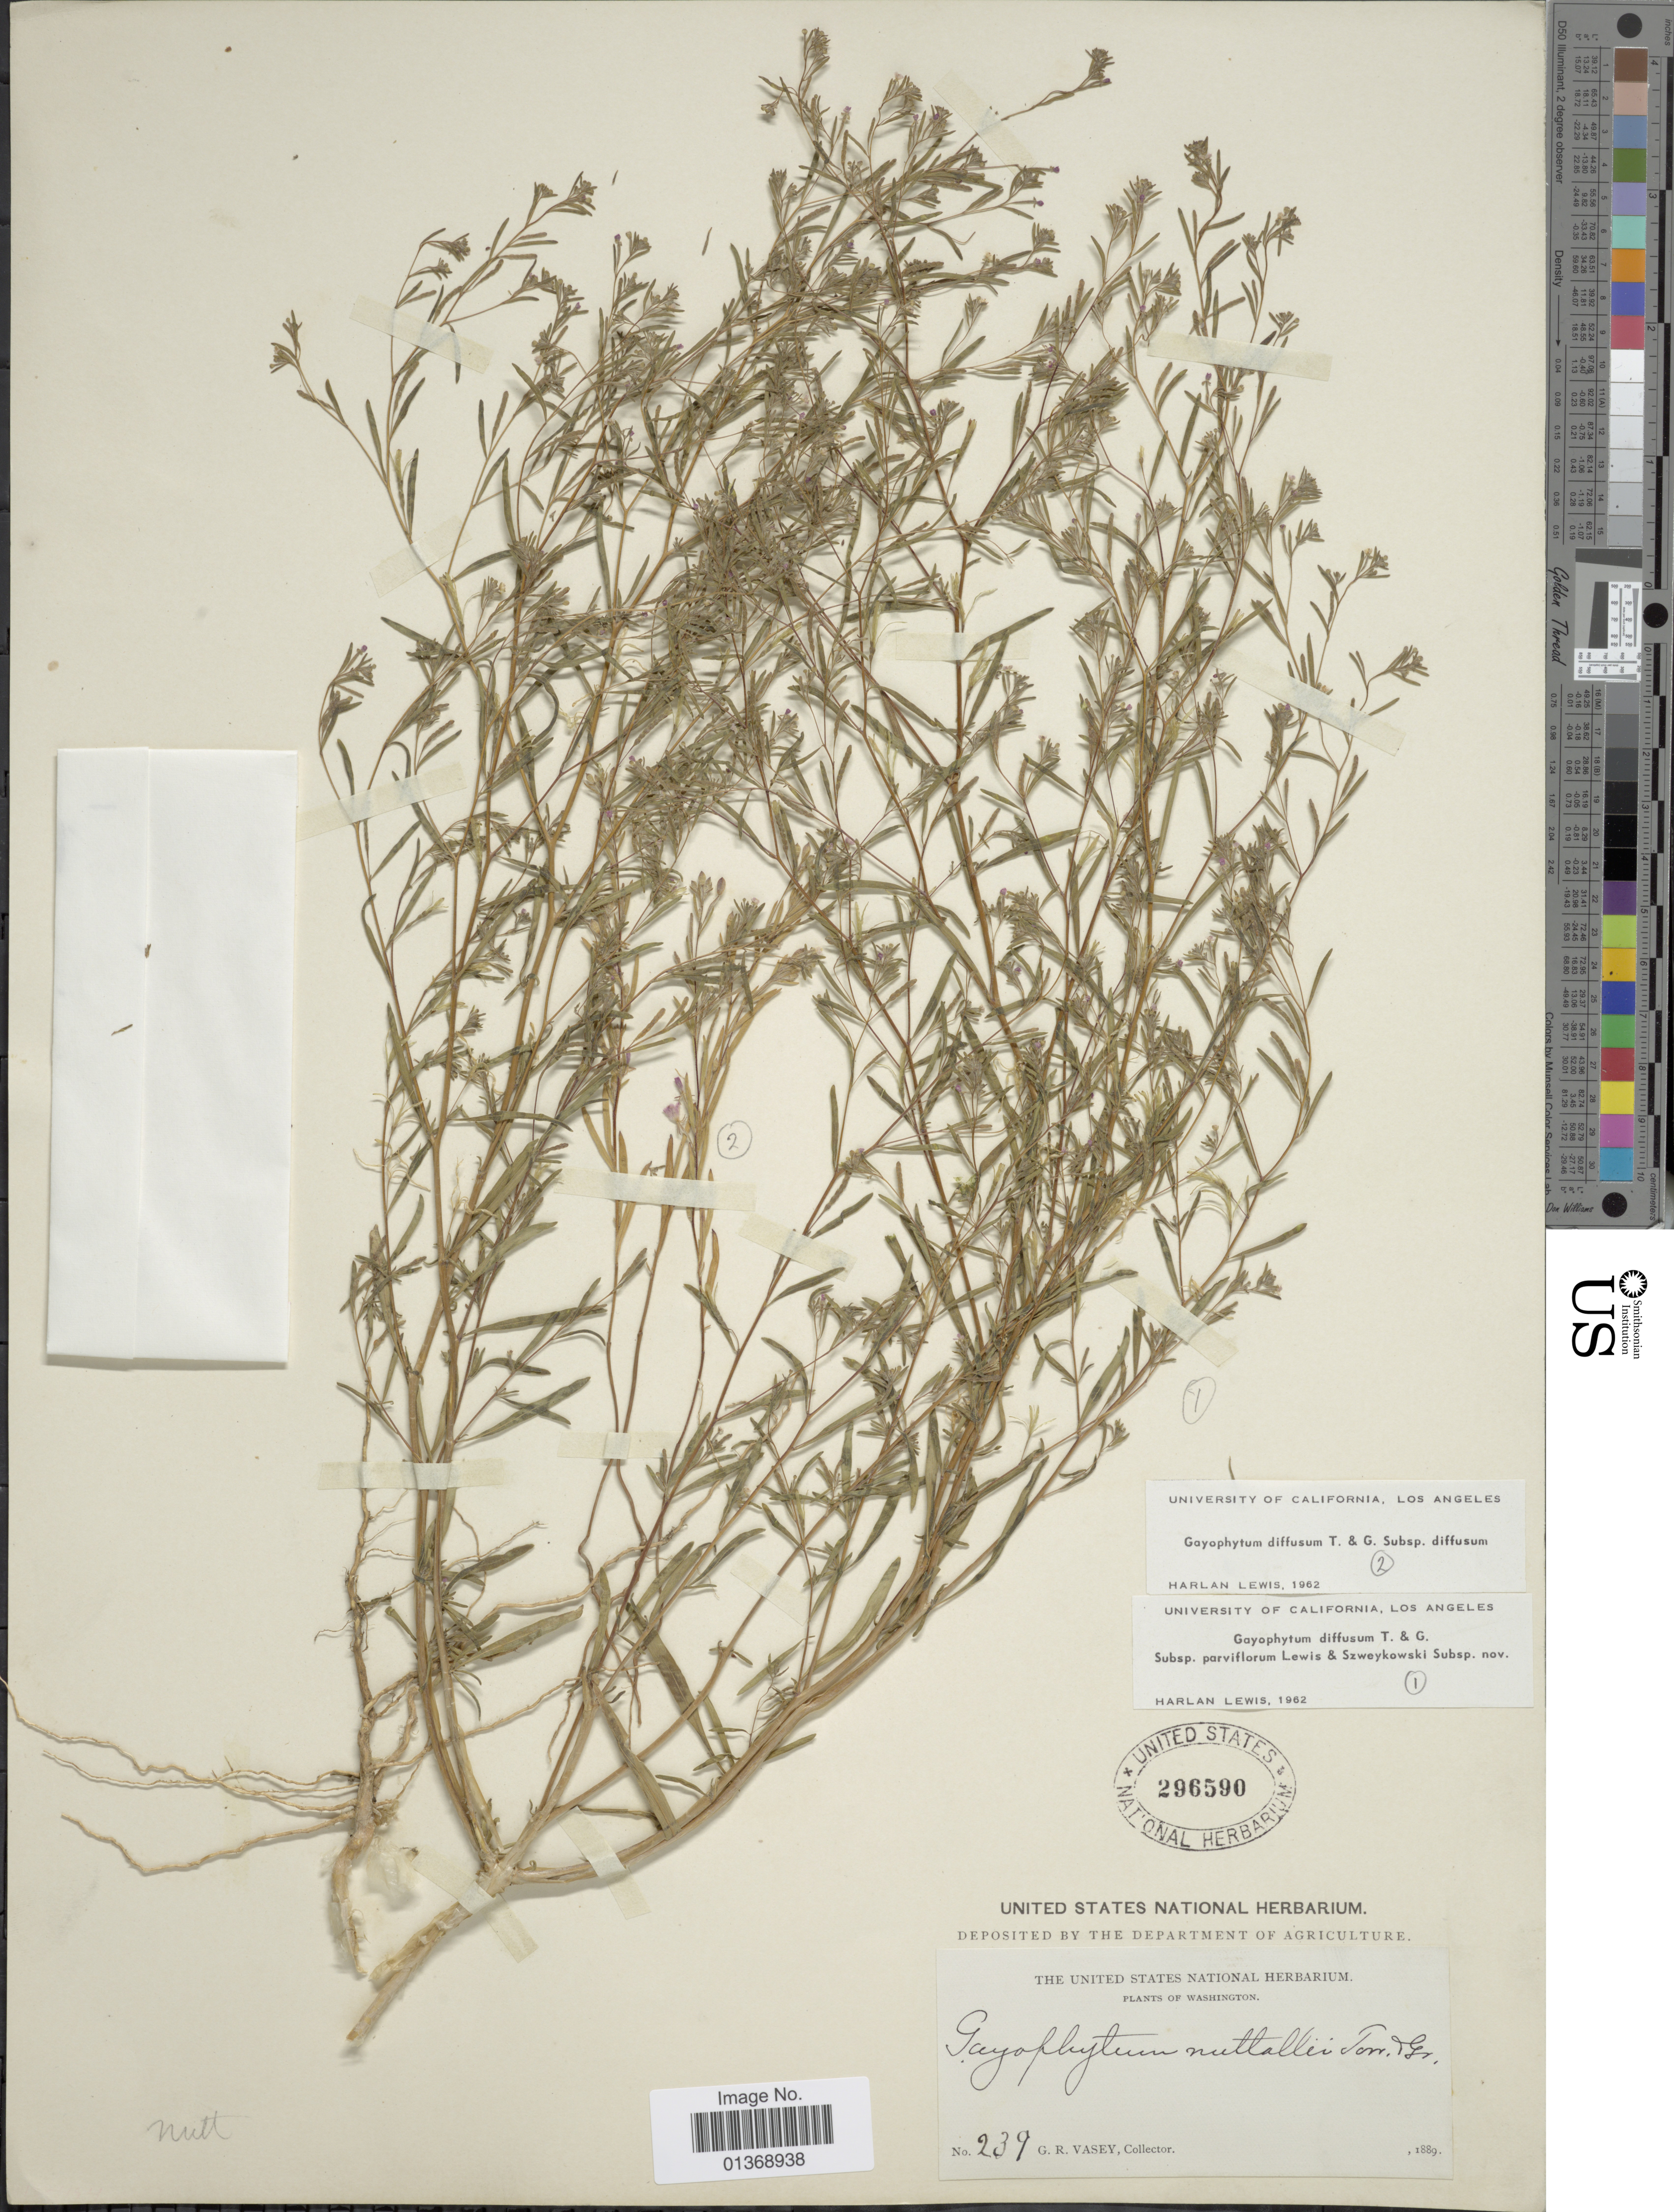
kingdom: Plantae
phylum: Tracheophyta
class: Magnoliopsida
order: Myrtales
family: Onagraceae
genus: Gayophytum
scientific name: Gayophytum diffusum subsp. parviflorum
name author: F. H. Lewis & Szweyk.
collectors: G. R. Vasey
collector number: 239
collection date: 1889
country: United States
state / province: Washington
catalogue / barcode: US 296590